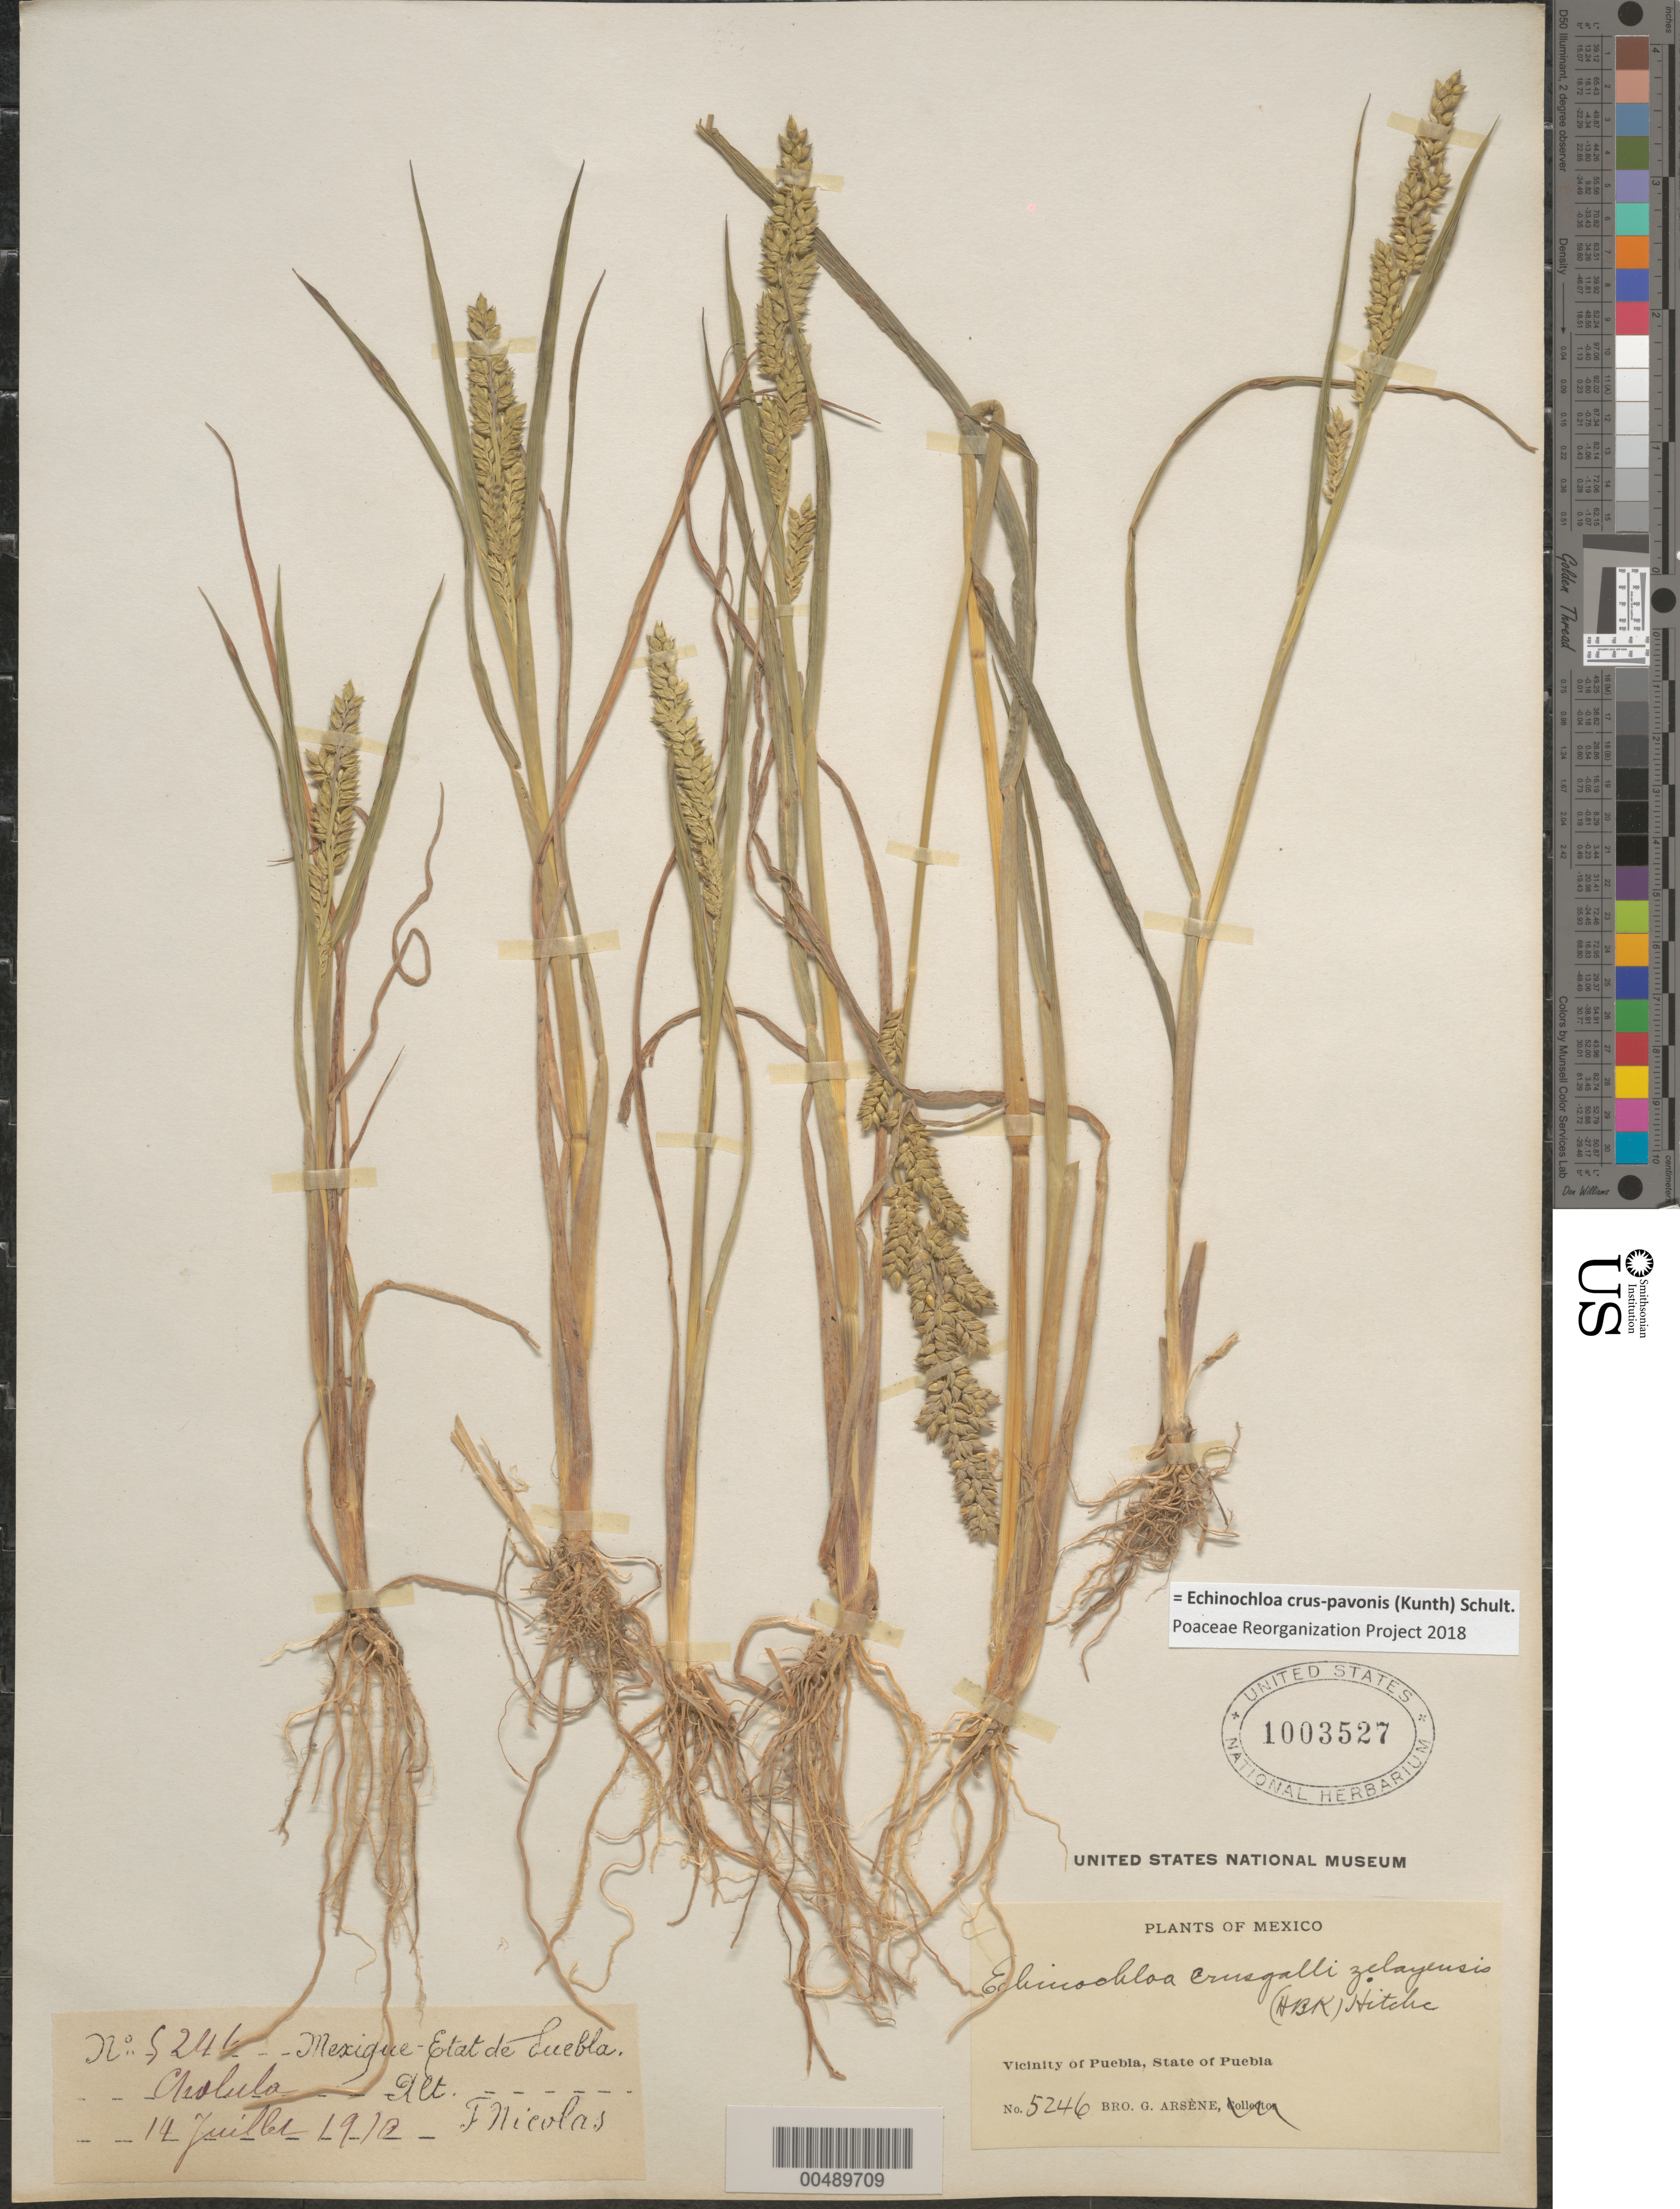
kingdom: Plantae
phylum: Tracheophyta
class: Liliopsida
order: Poales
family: Poaceae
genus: Echinochloa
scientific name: Echinochloa crus-pavonis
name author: (Kunth) Schult.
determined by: Poaceae Reorganization Project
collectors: Bro. G. Arsène & B. Nicolas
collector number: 5246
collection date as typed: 14 Jul 1910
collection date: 1910-07-14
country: Mexico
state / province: Puebla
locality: Vicinity of Puebla, Cholula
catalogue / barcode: US 1003527